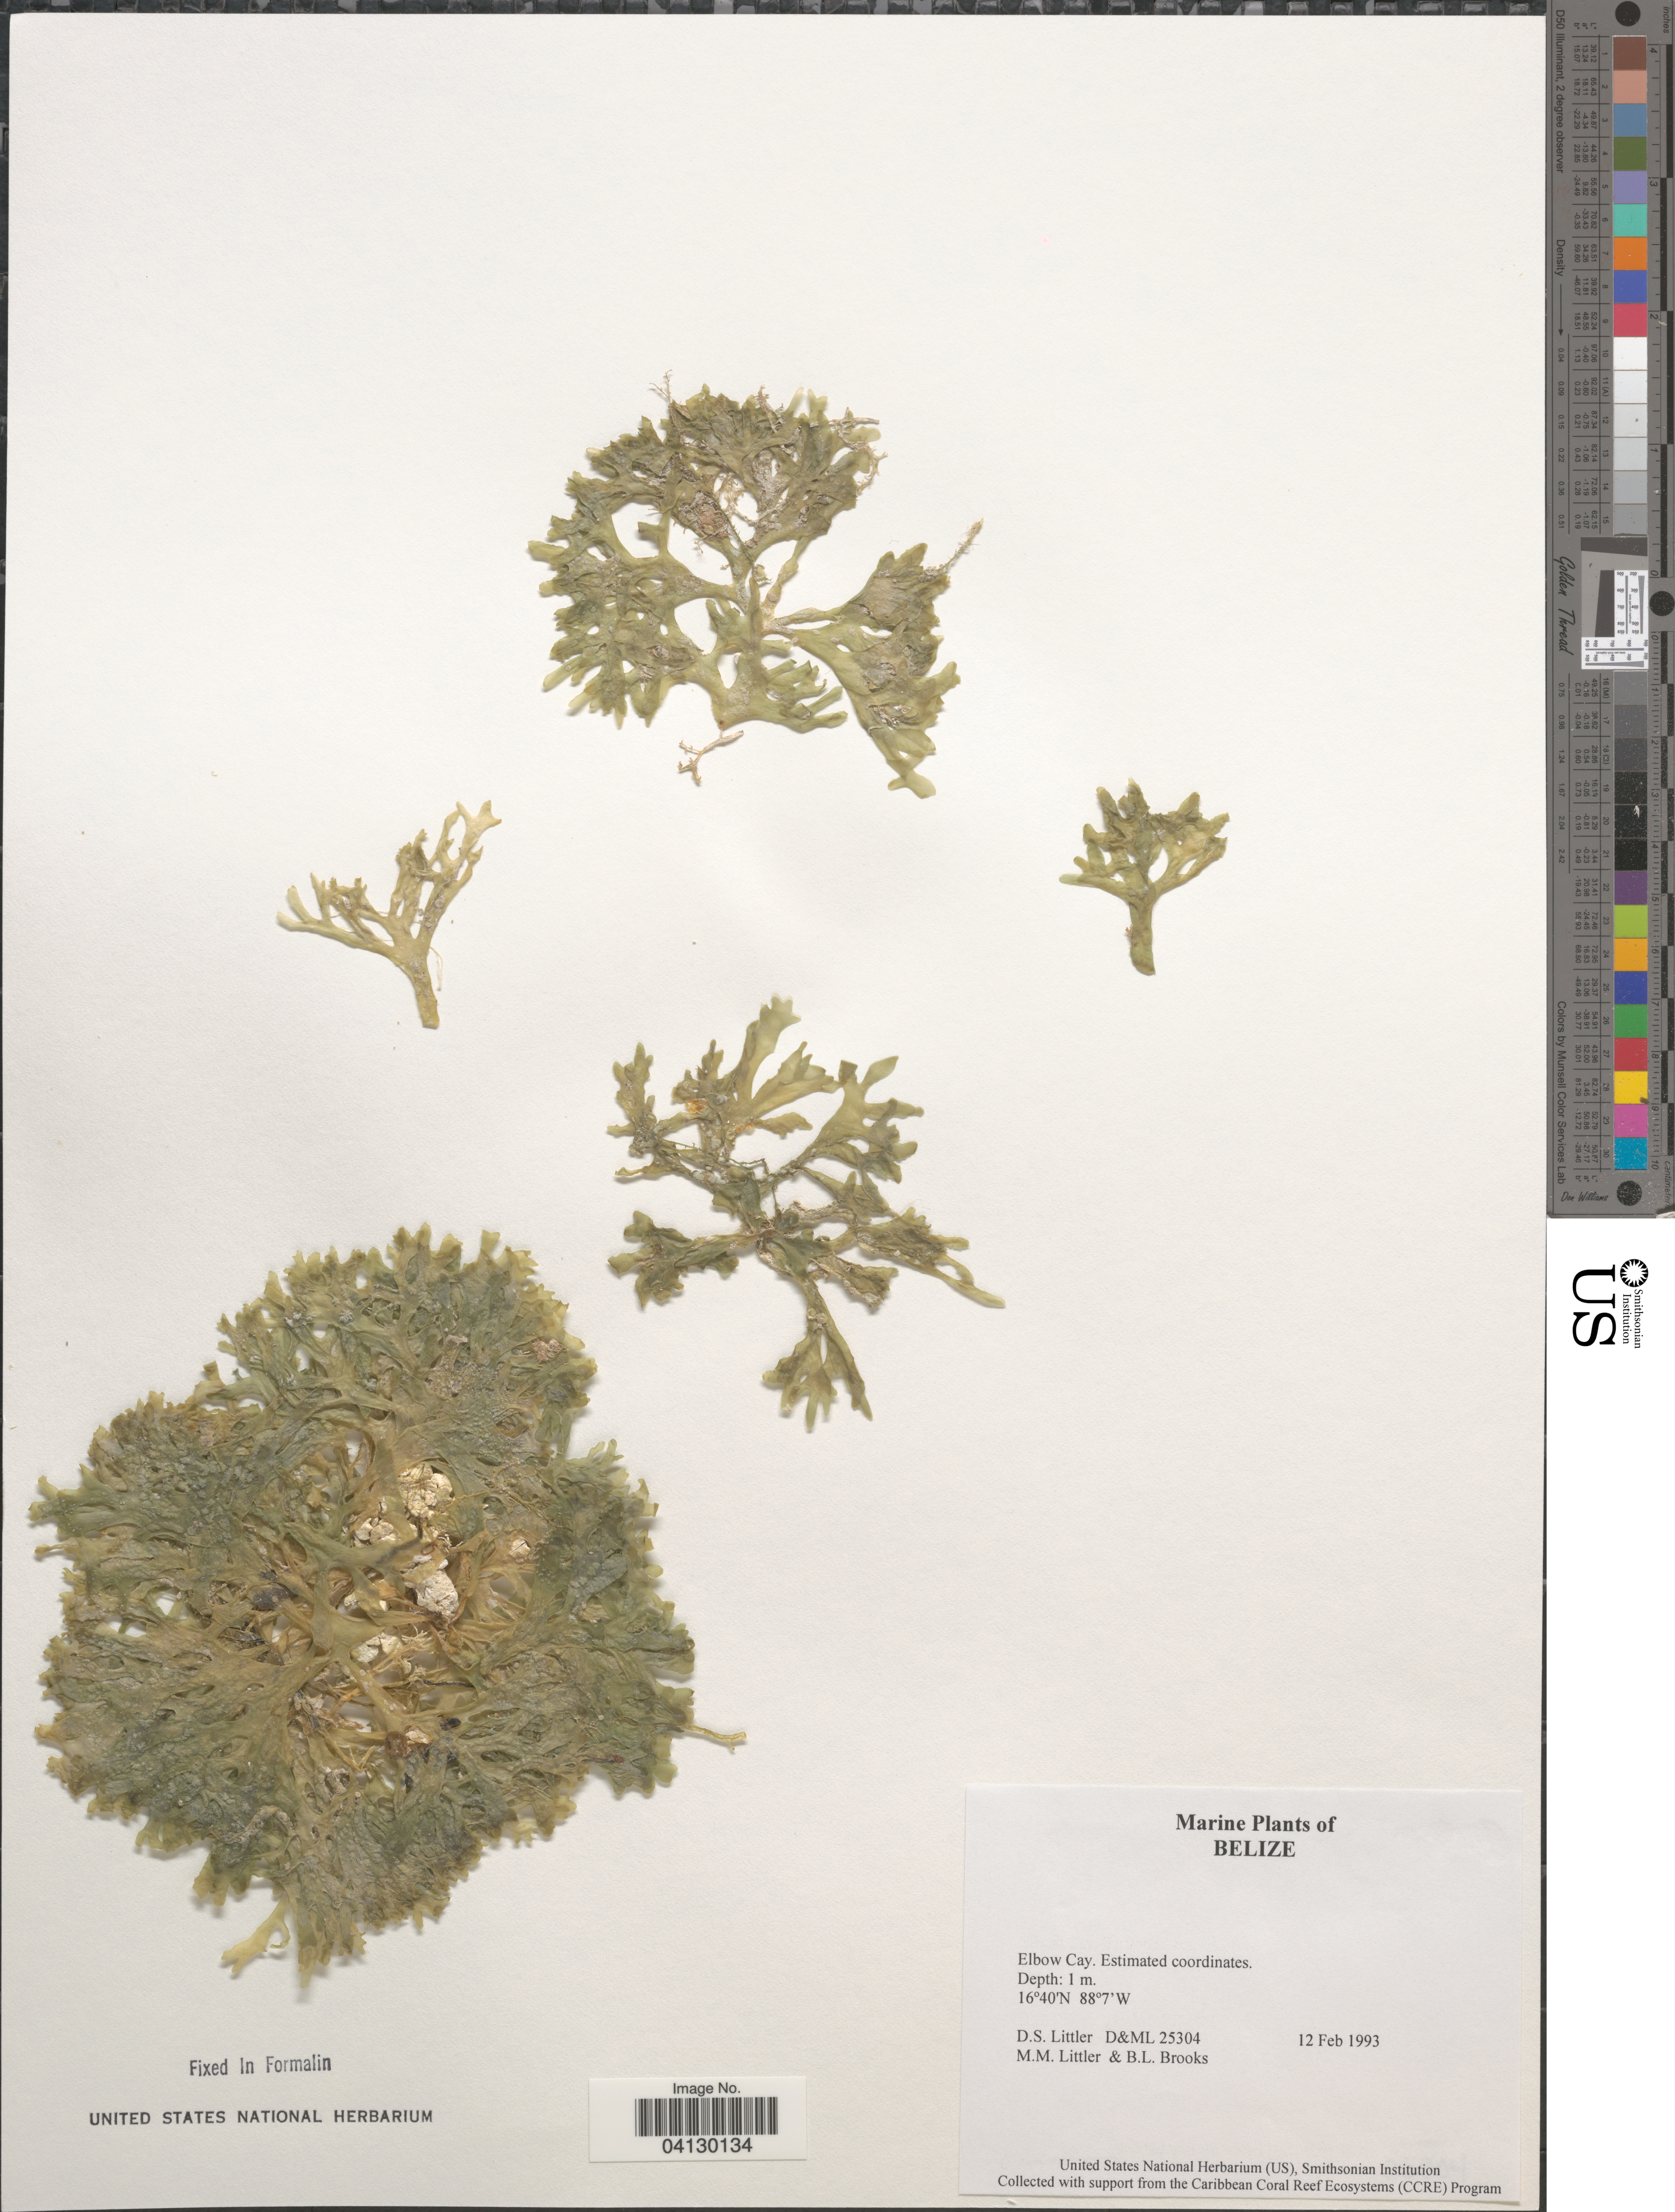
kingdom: Plantae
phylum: Rhodophyta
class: Florideophyceae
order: Corallinales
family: Corallinaceae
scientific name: Crustose Coralline Algae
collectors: D. S. Littler & B. Brooks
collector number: D&ML 25304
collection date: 1993-02-12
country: Belize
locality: Elbow Cay.